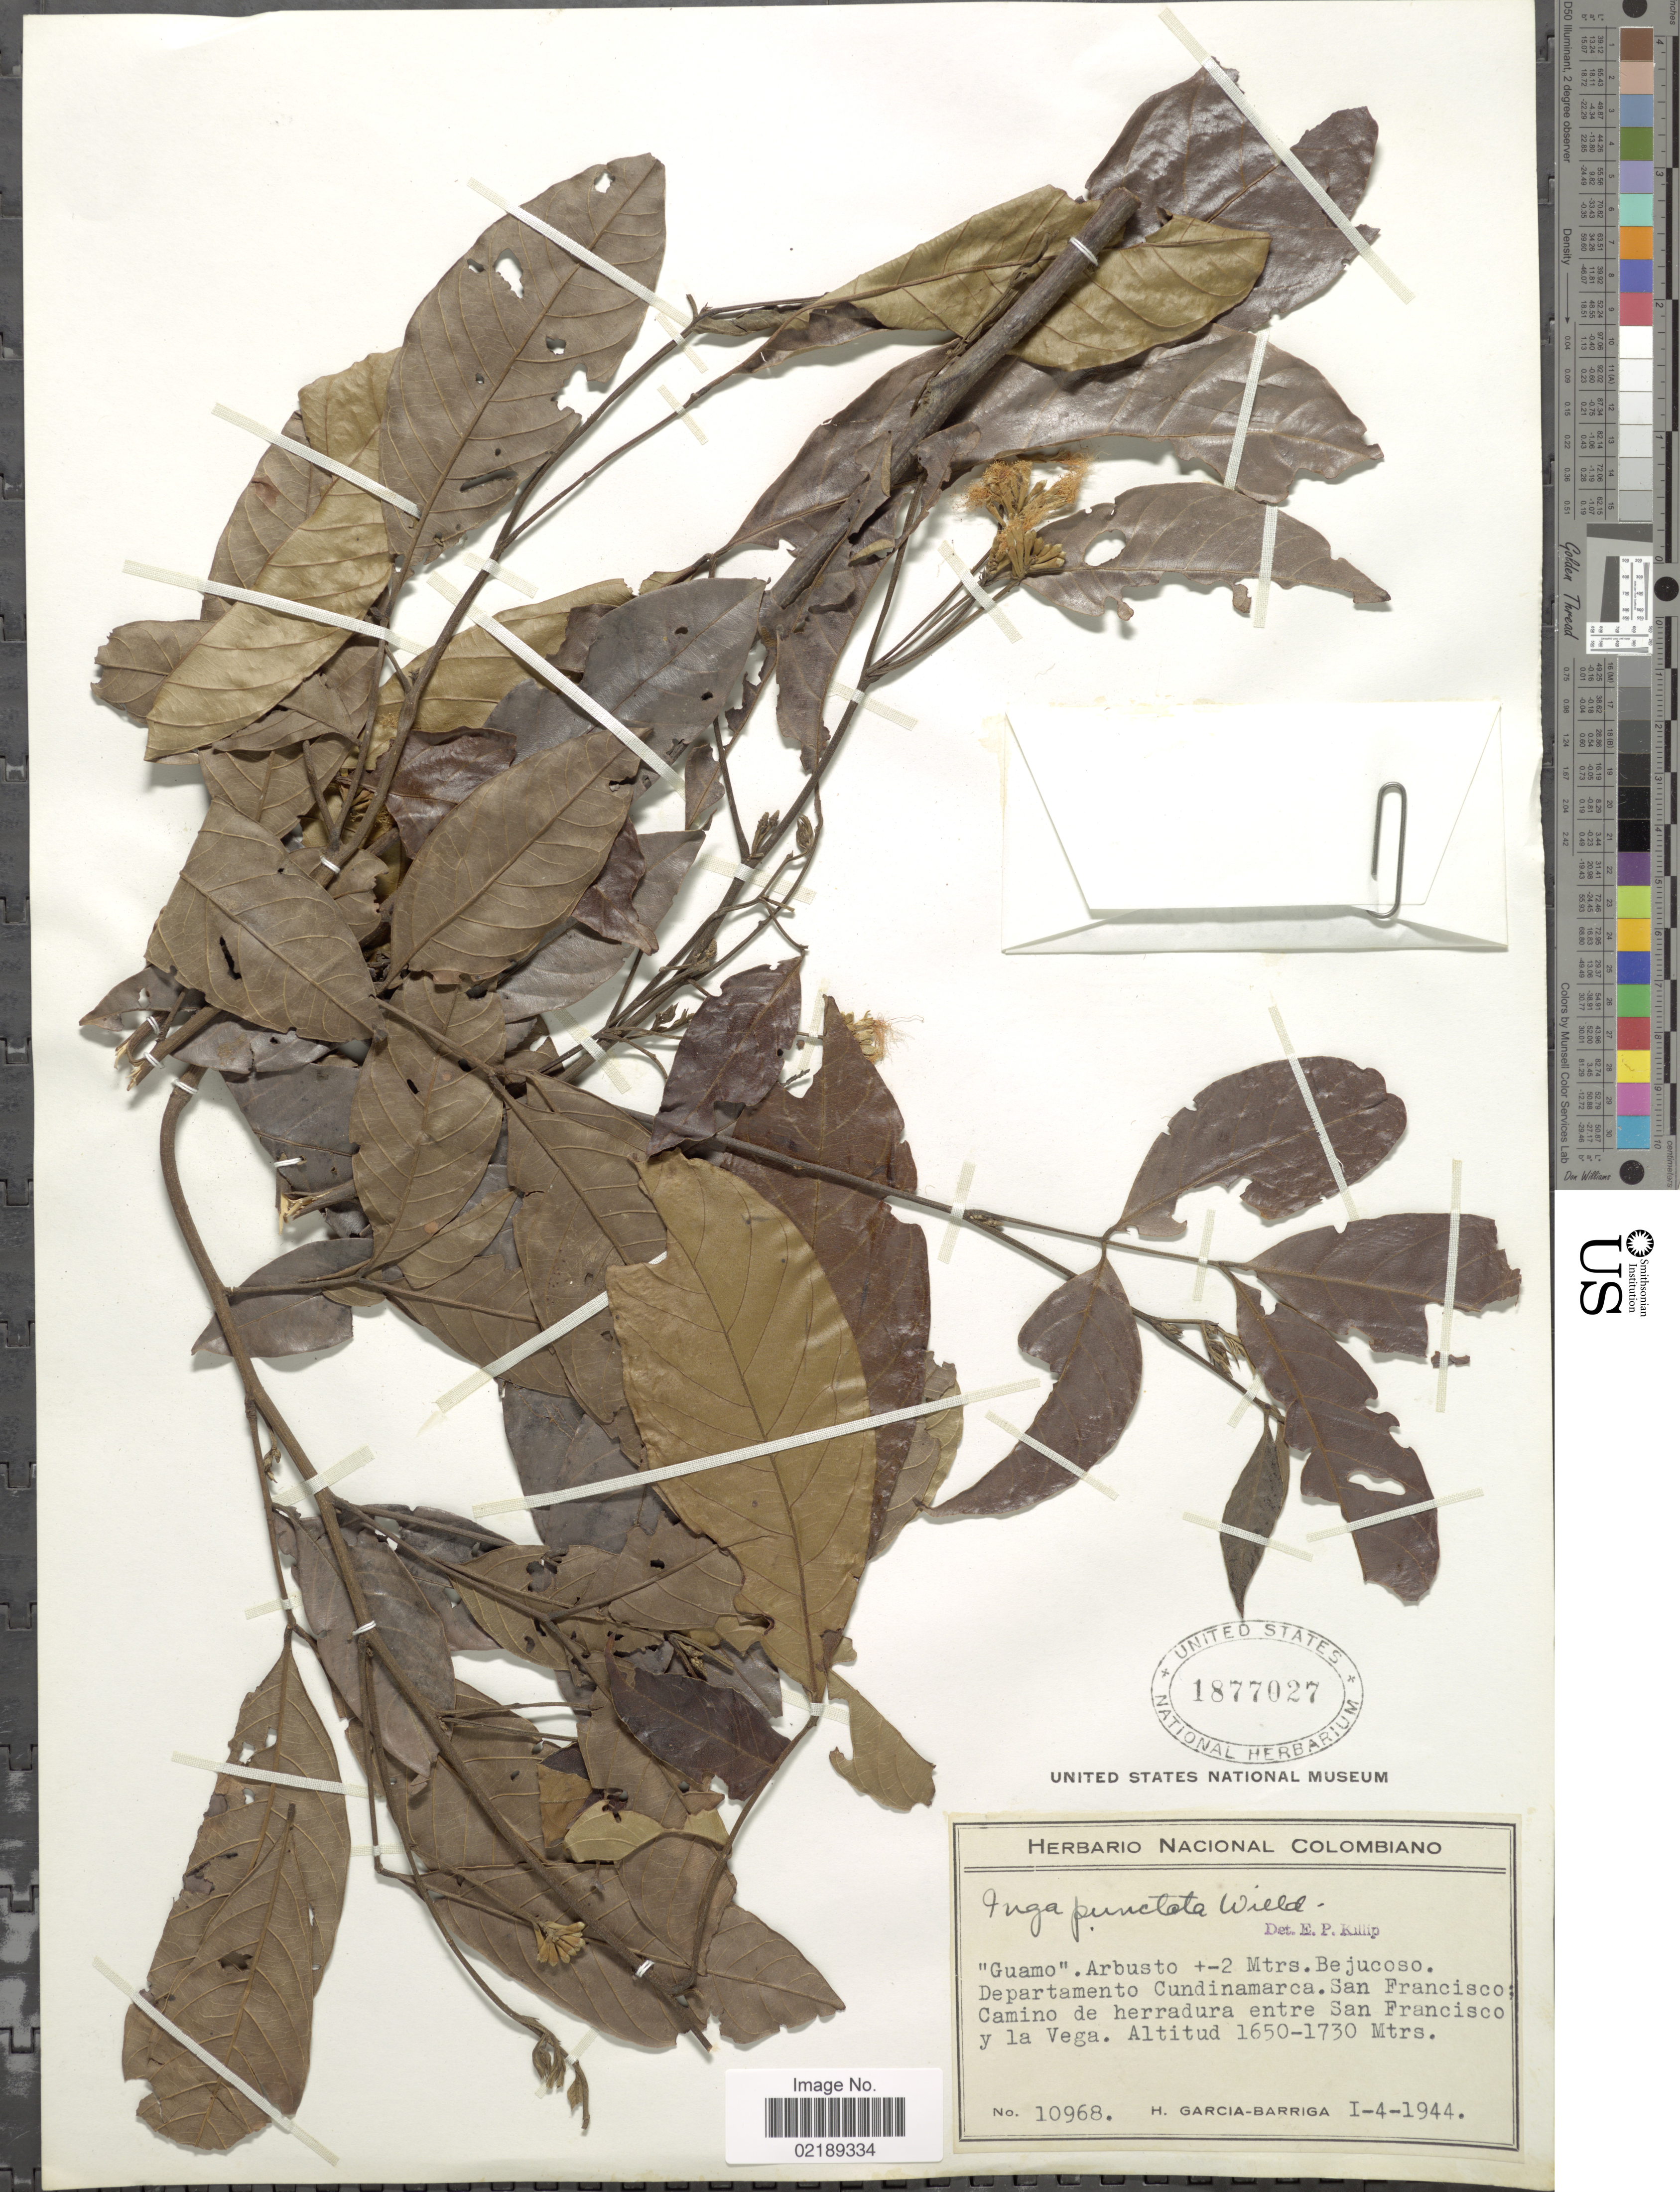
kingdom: Plantae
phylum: Tracheophyta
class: Magnoliopsida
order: Fabales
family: Fabaceae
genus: Inga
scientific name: Inga punctata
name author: Willd.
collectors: H. García Barriga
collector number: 10968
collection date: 1944-01-04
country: Colombia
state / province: Cundinamarca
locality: San Francisco; Camino de herradura entre San Francisco y la Vega.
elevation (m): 1650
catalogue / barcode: US 1877027